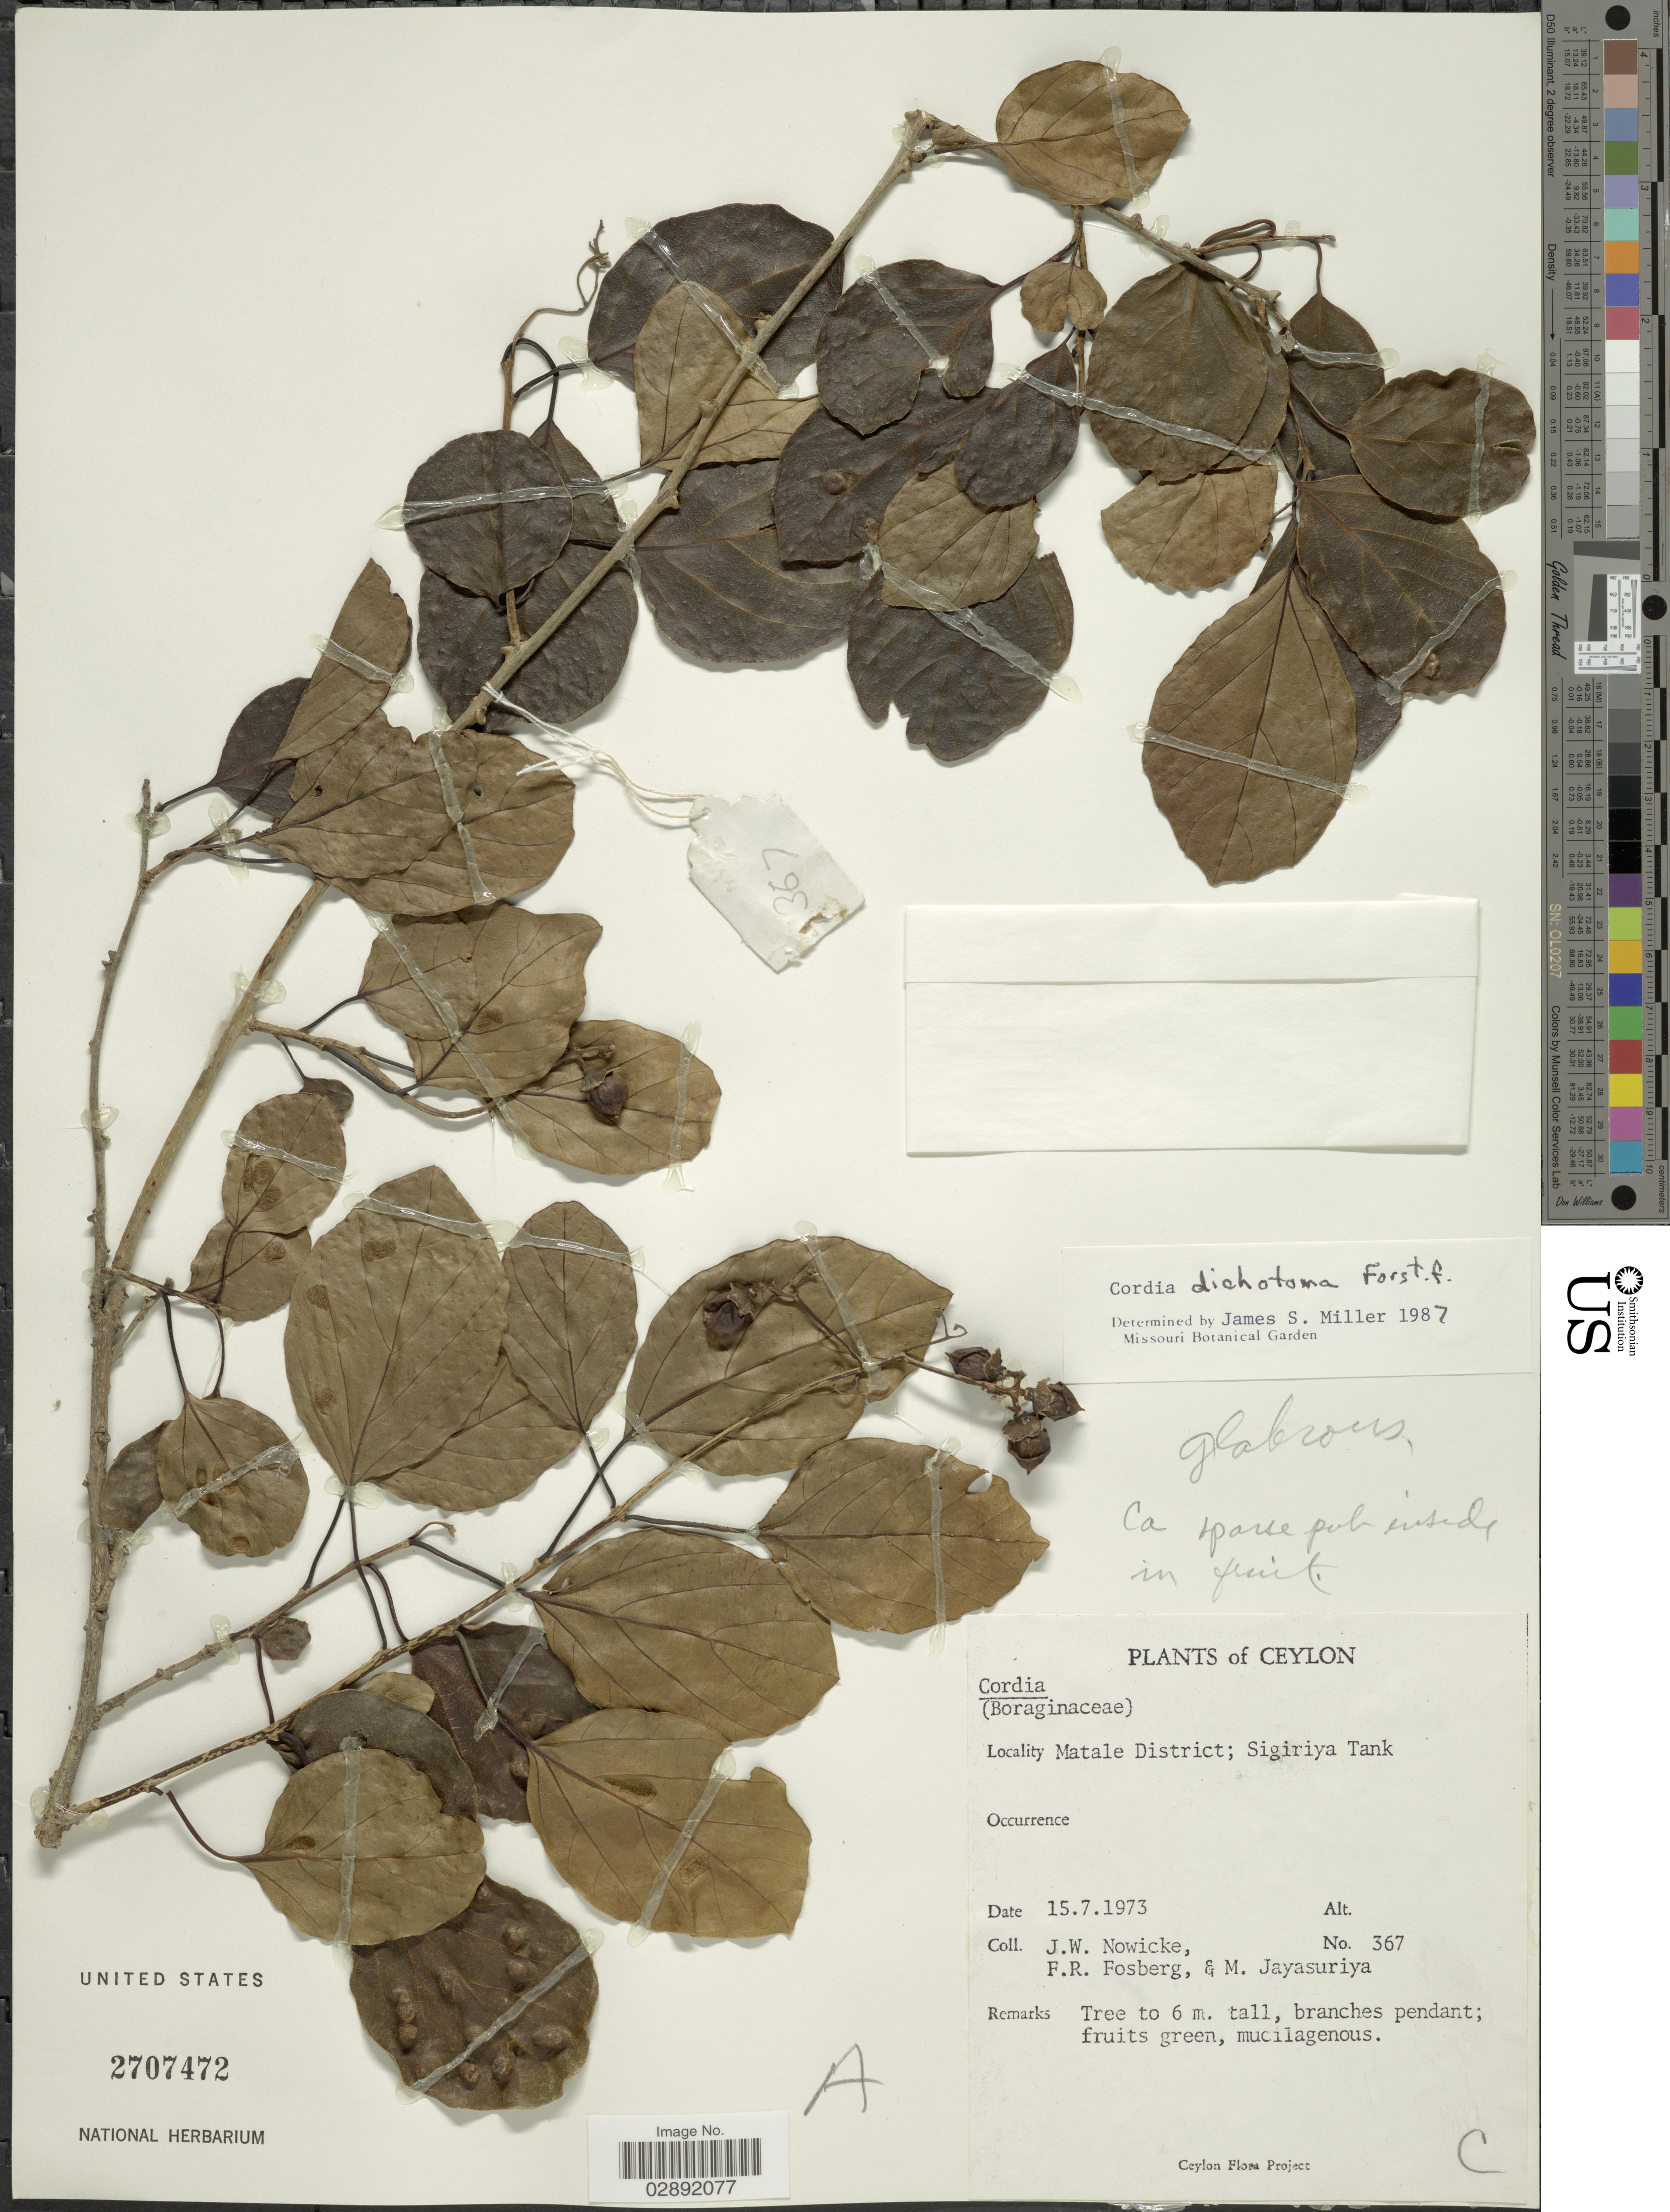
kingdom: Plantae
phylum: Tracheophyta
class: Magnoliopsida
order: Boraginales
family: Cordiaceae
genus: Cordia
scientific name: Cordia dichotoma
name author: G. Forst.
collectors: J. W. Nowicke, F. R. Fosberg & M. Jayasuriya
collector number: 367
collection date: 1973-07-15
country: Sri Lanka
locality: Ceylon, Matale District; Sigiriya Tank.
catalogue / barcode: US 2707472